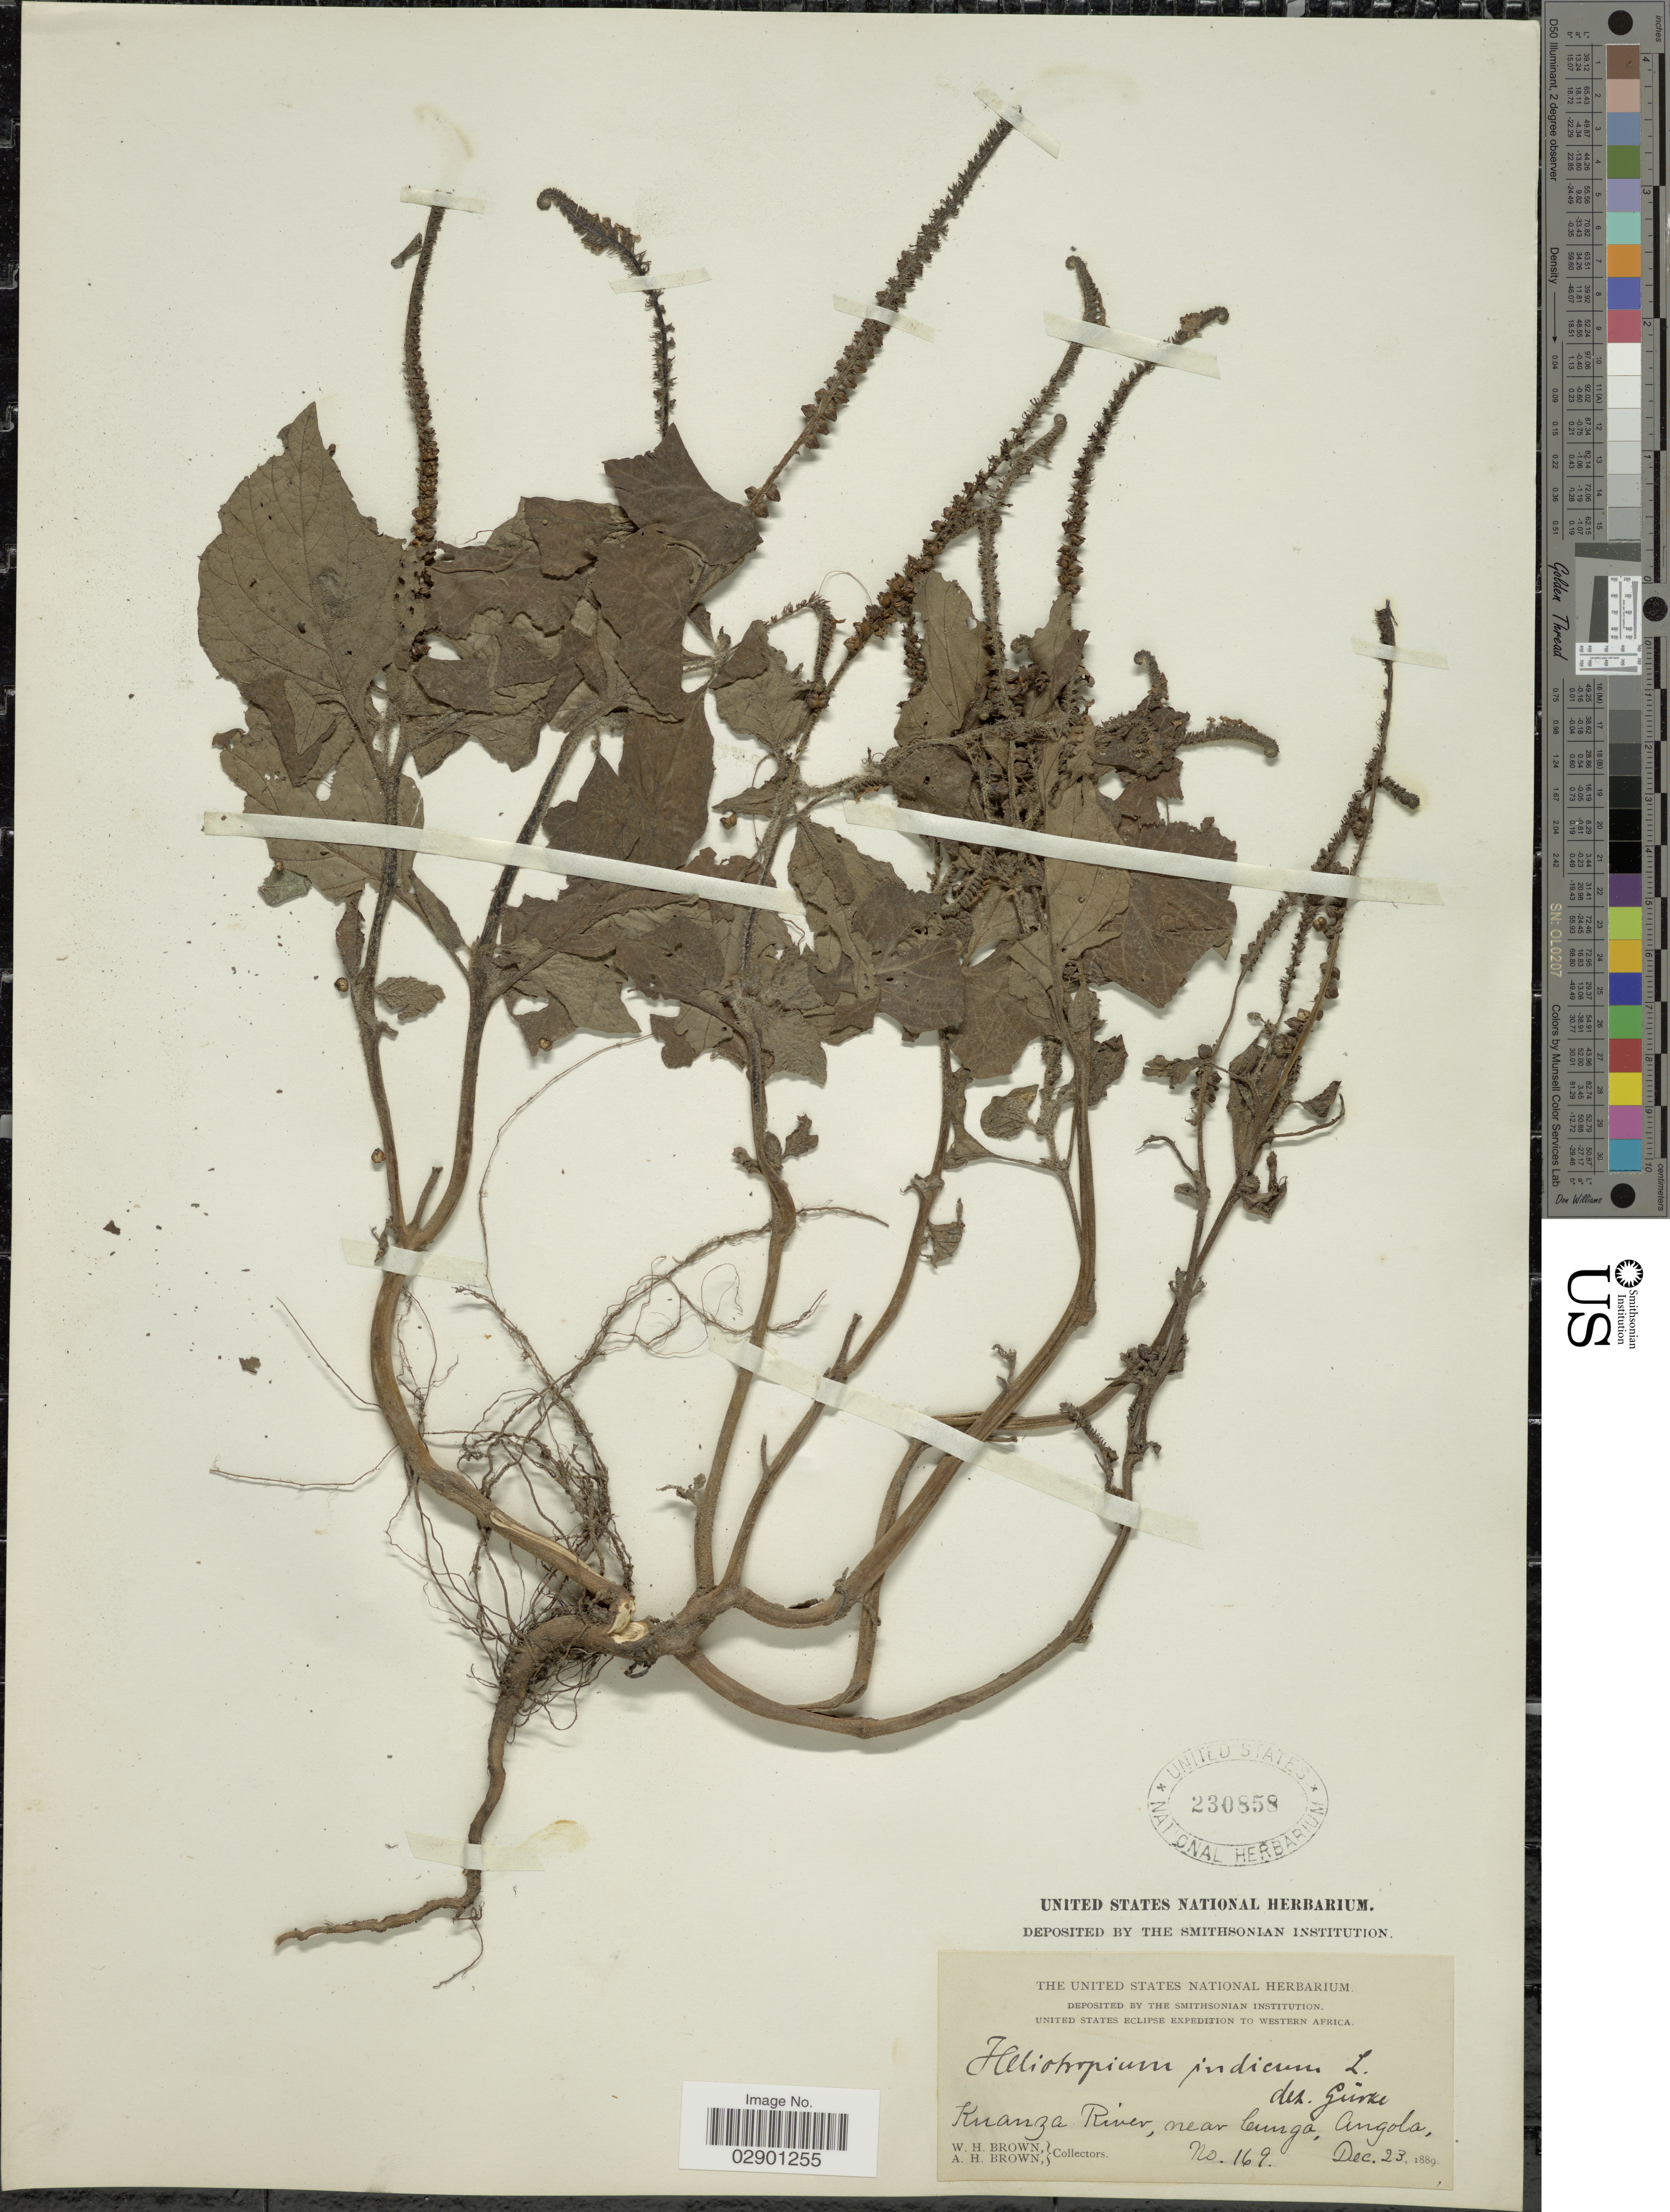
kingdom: Plantae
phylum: Tracheophyta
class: Magnoliopsida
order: Boraginales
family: Heliotropiaceae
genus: Heliotropium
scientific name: Heliotropium indicum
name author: L.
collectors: W. H. Brown & A. H. Brown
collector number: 169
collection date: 1889-12-23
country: Angola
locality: Western Africa. Kuanza River, near Cunga.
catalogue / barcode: US 230858